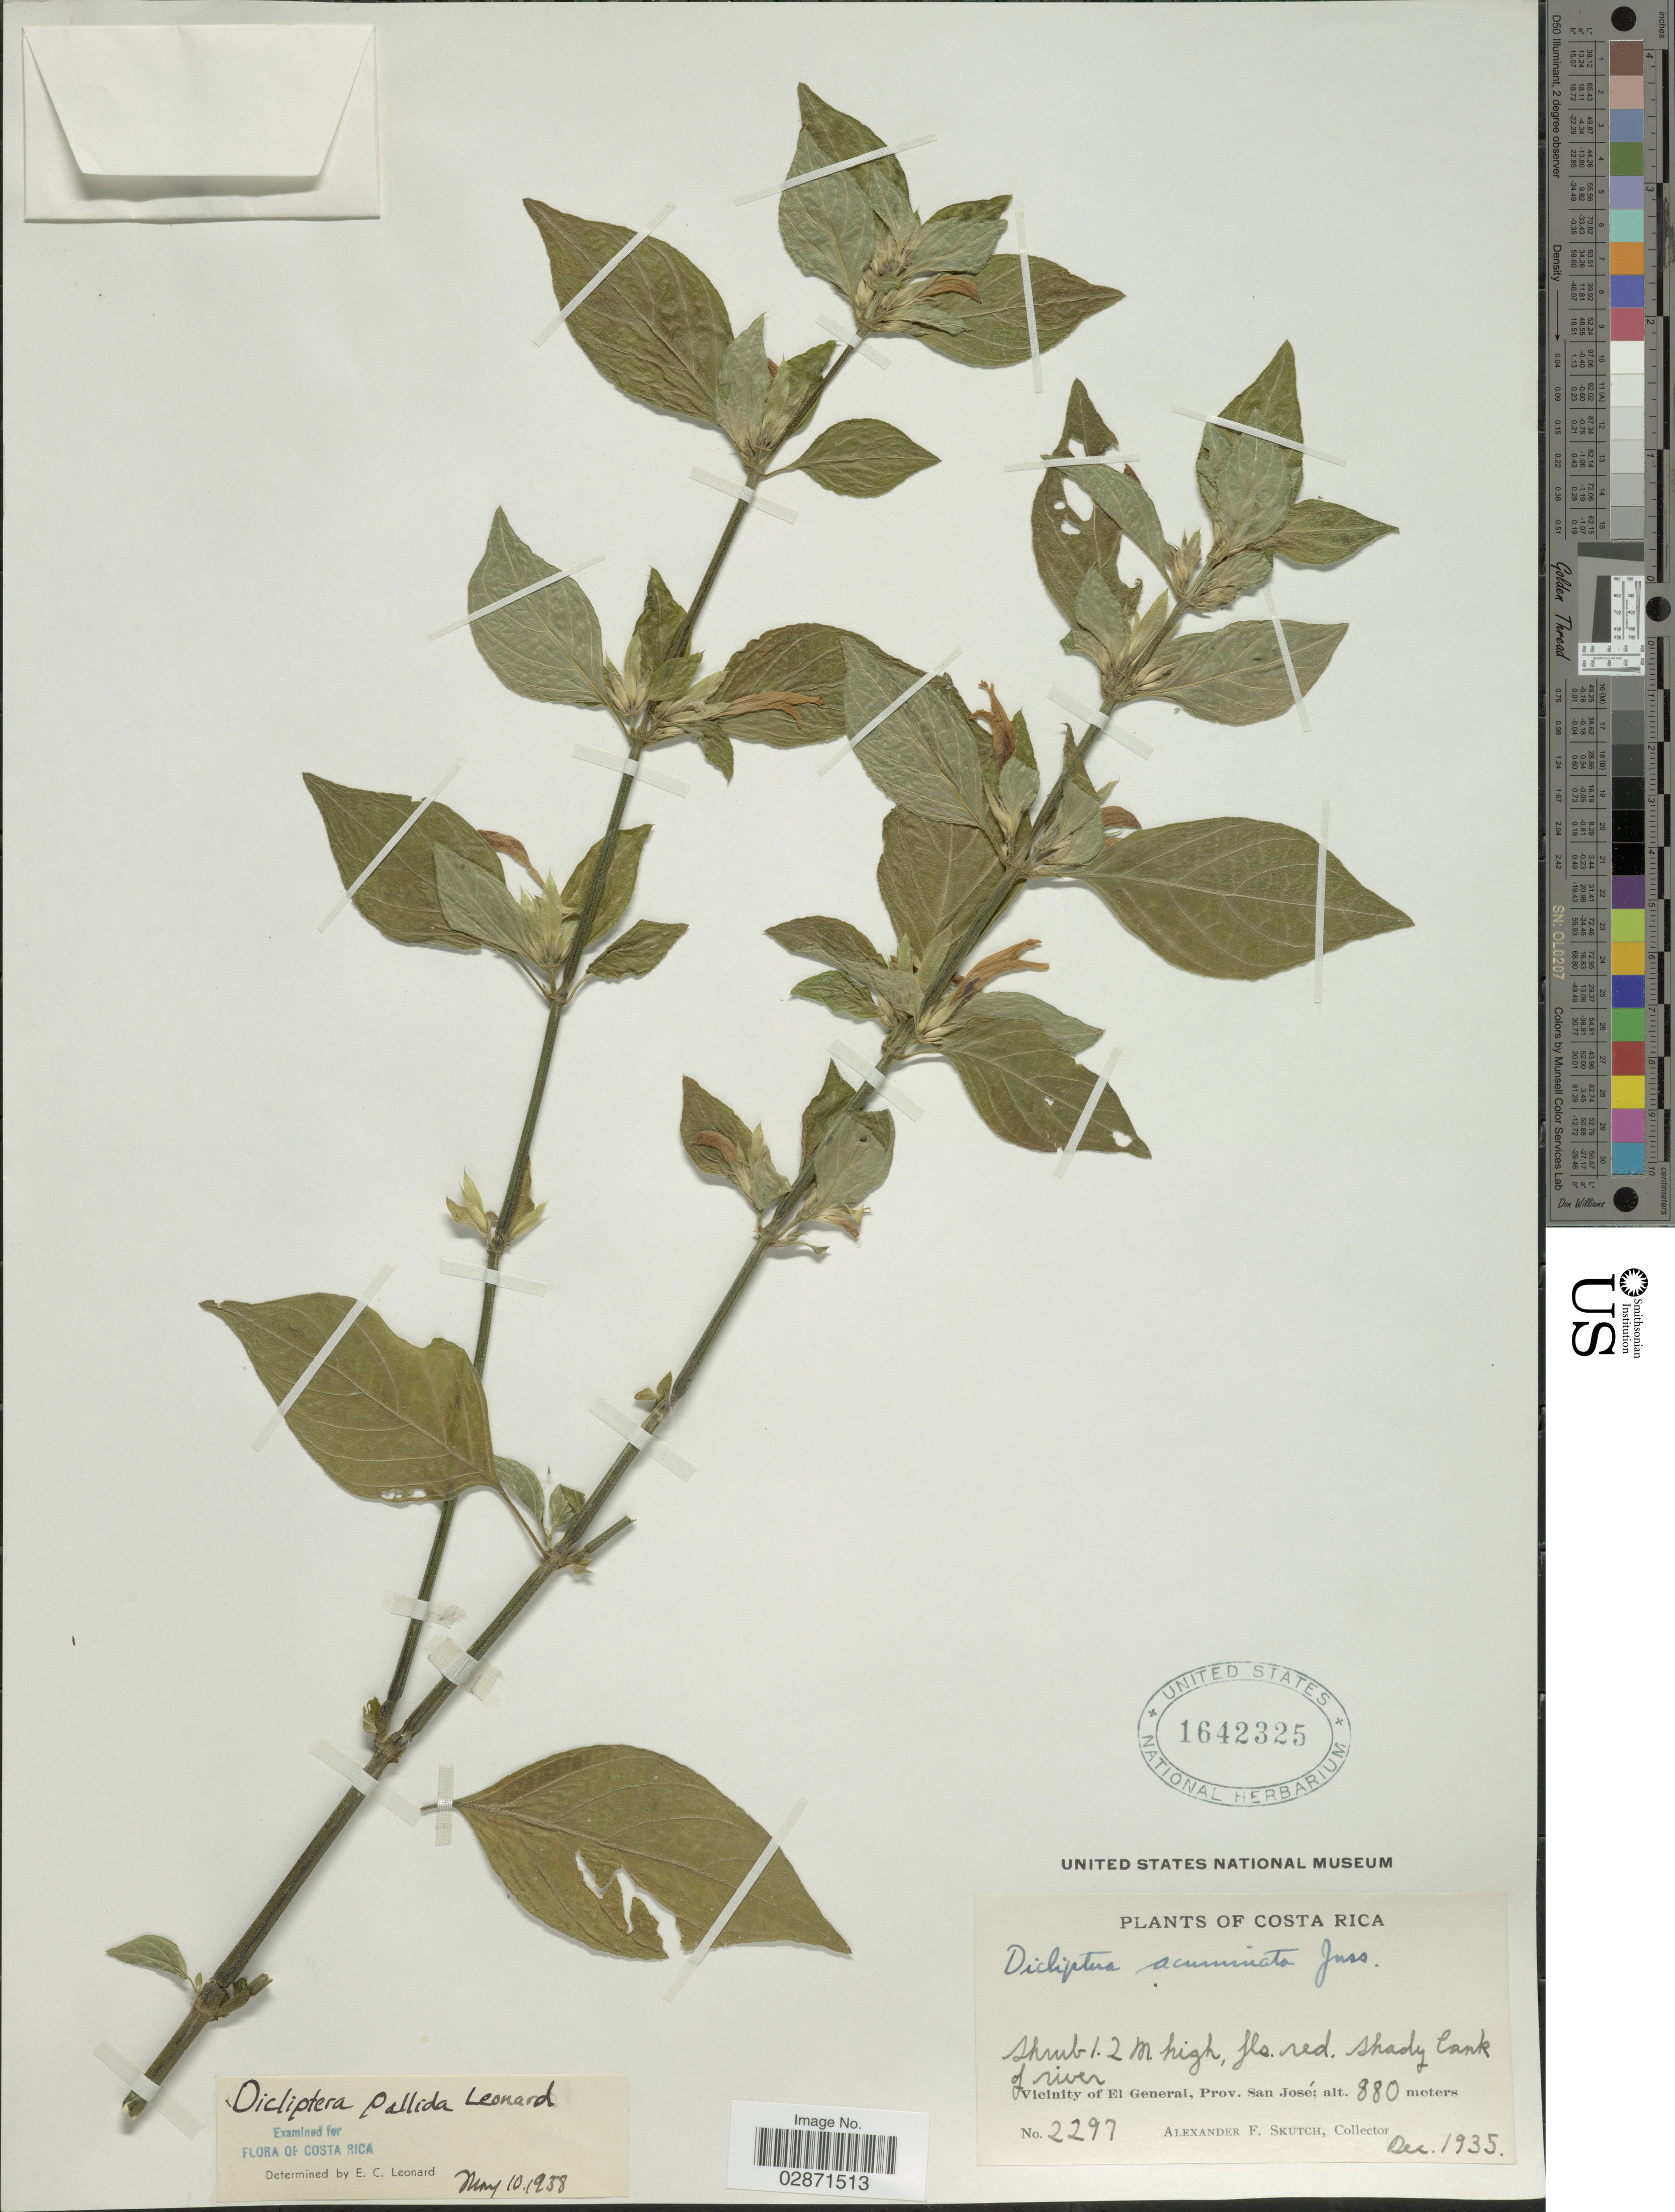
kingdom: Plantae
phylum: Tracheophyta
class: Magnoliopsida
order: Lamiales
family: Acanthaceae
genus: Dicliptera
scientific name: Dicliptera pallida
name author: Leonard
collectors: A. F. Skutch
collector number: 2297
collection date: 1935-12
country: Costa Rica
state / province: San José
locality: Vicinity of El General, Prov. San José.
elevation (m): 880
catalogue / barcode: US 1642325